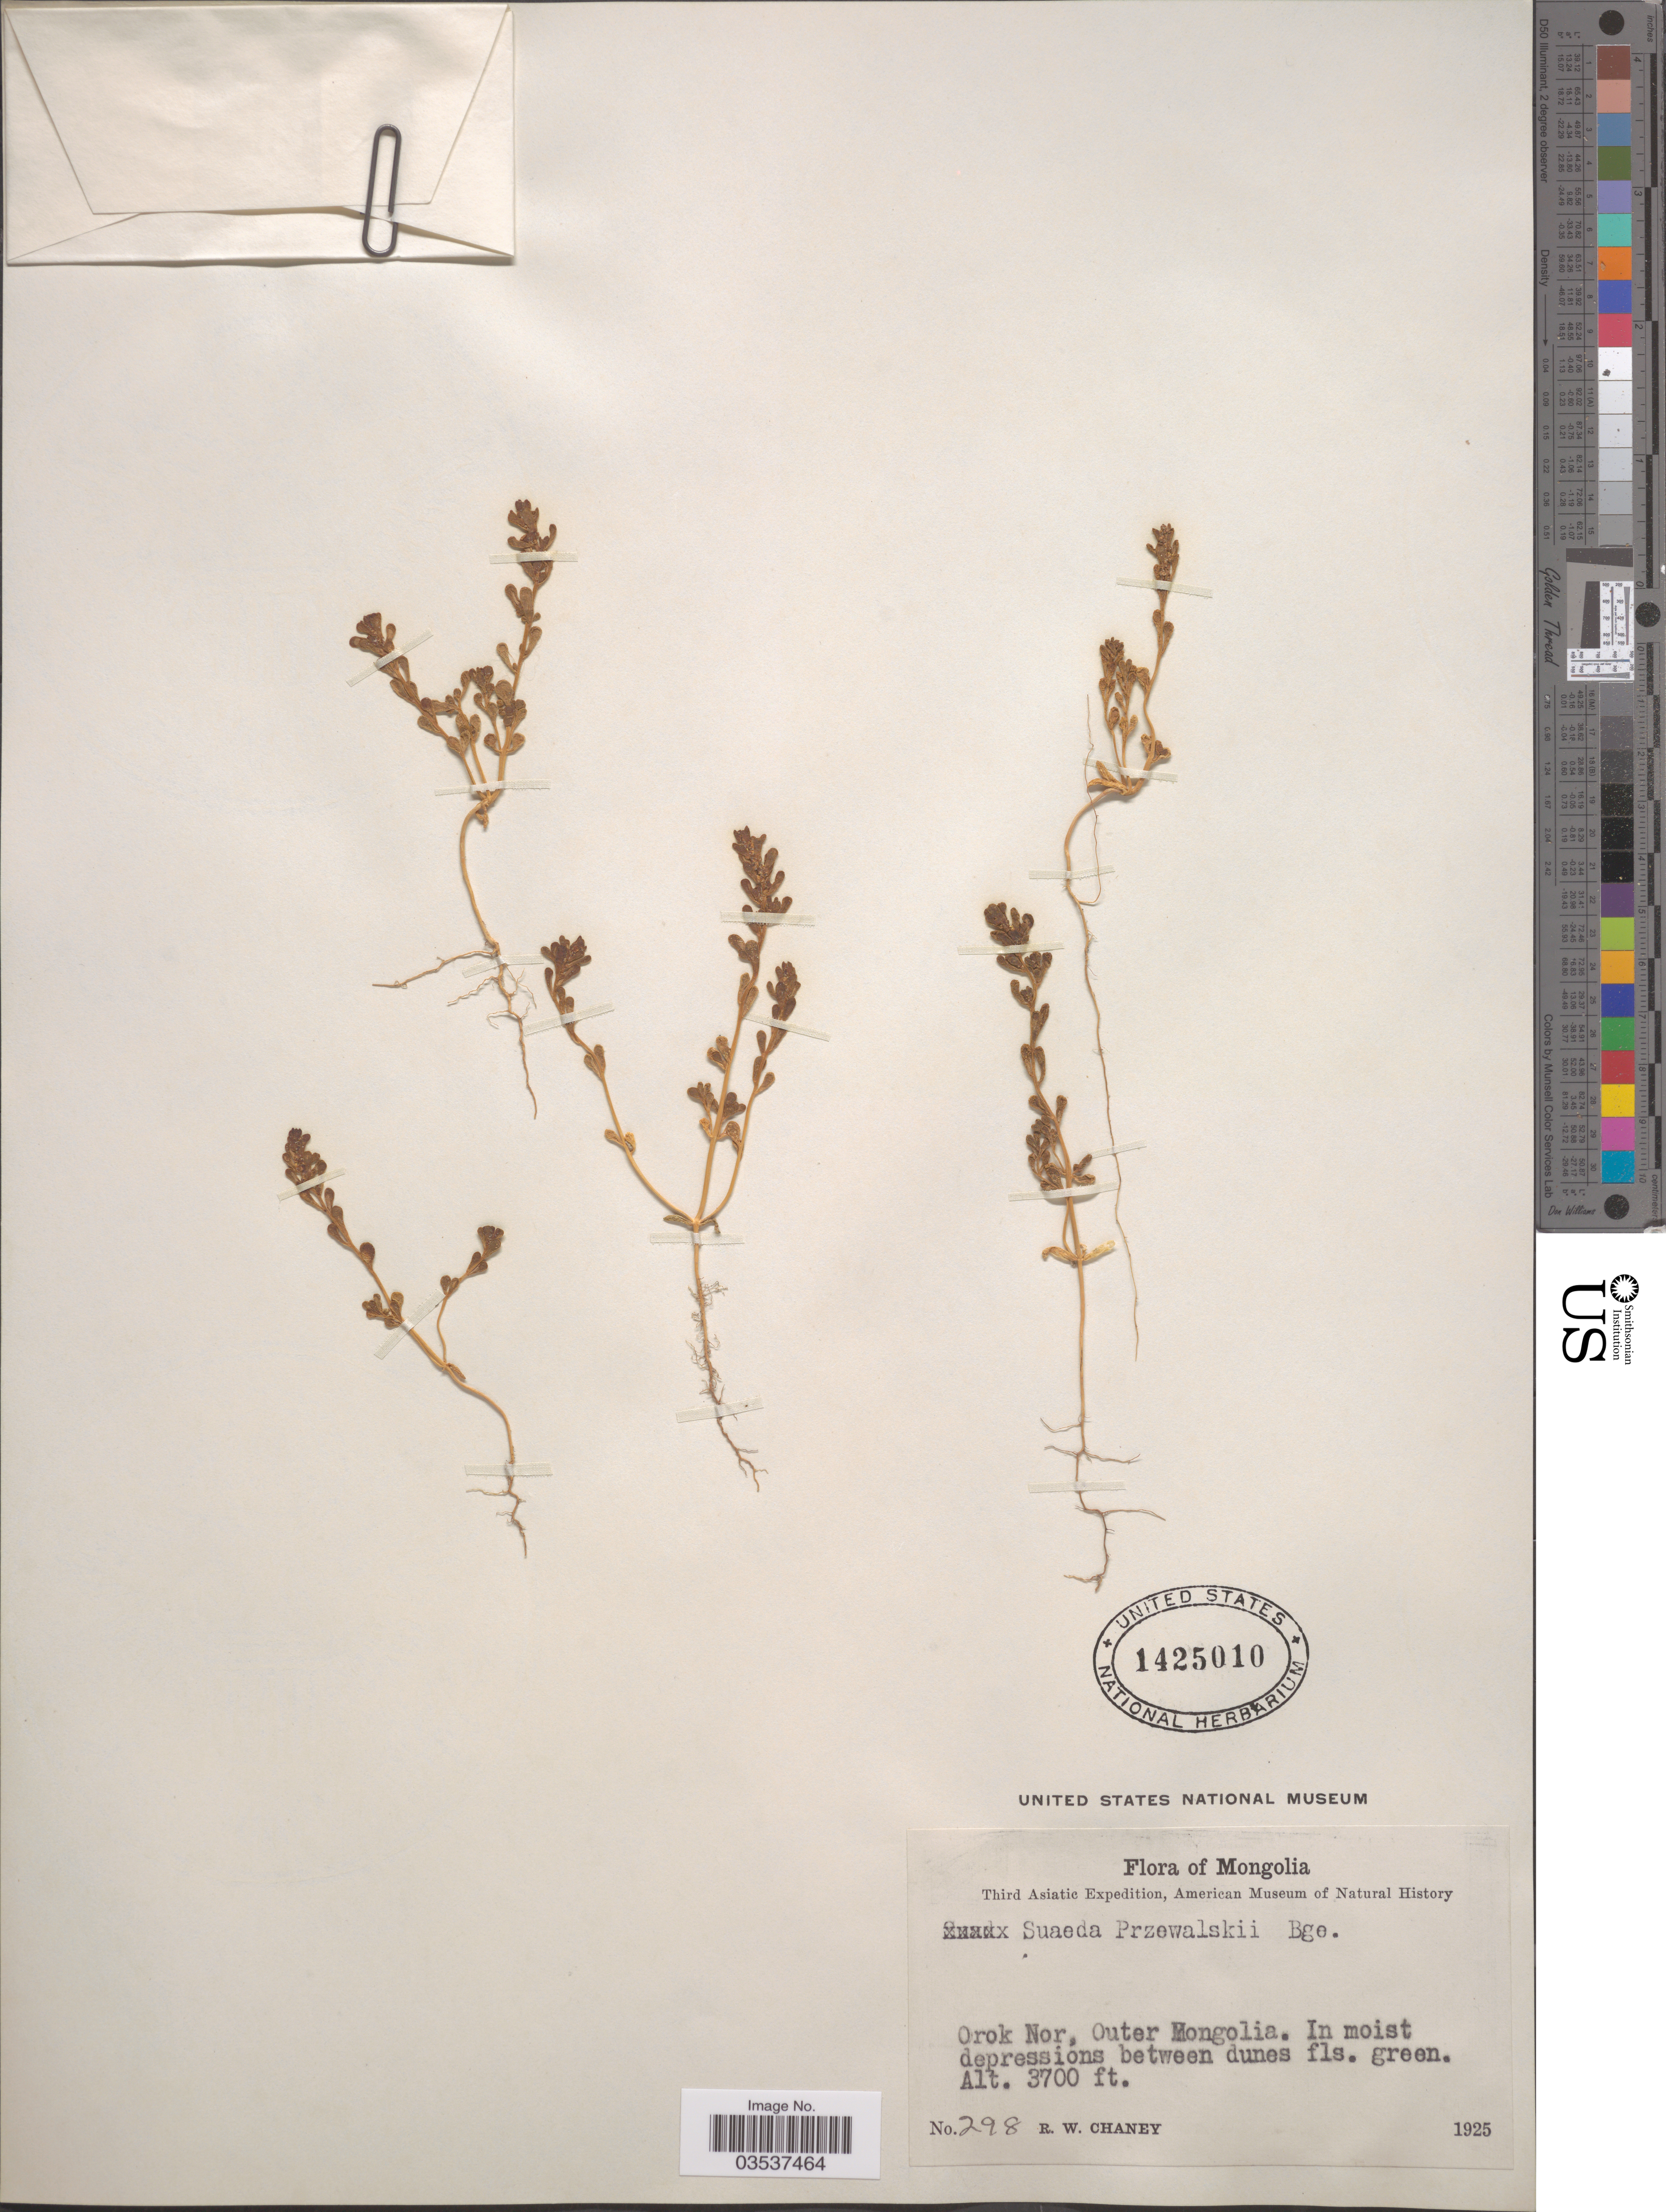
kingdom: Plantae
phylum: Tracheophyta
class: Magnoliopsida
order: Caryophyllales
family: Amaranthaceae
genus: Suaeda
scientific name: Suaeda przewalskii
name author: Bunge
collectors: R. Chaney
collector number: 298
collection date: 1925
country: Mongolia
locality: Mongolia. Orok Nor, Outer Mongolia.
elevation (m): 1128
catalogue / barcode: US 1425010